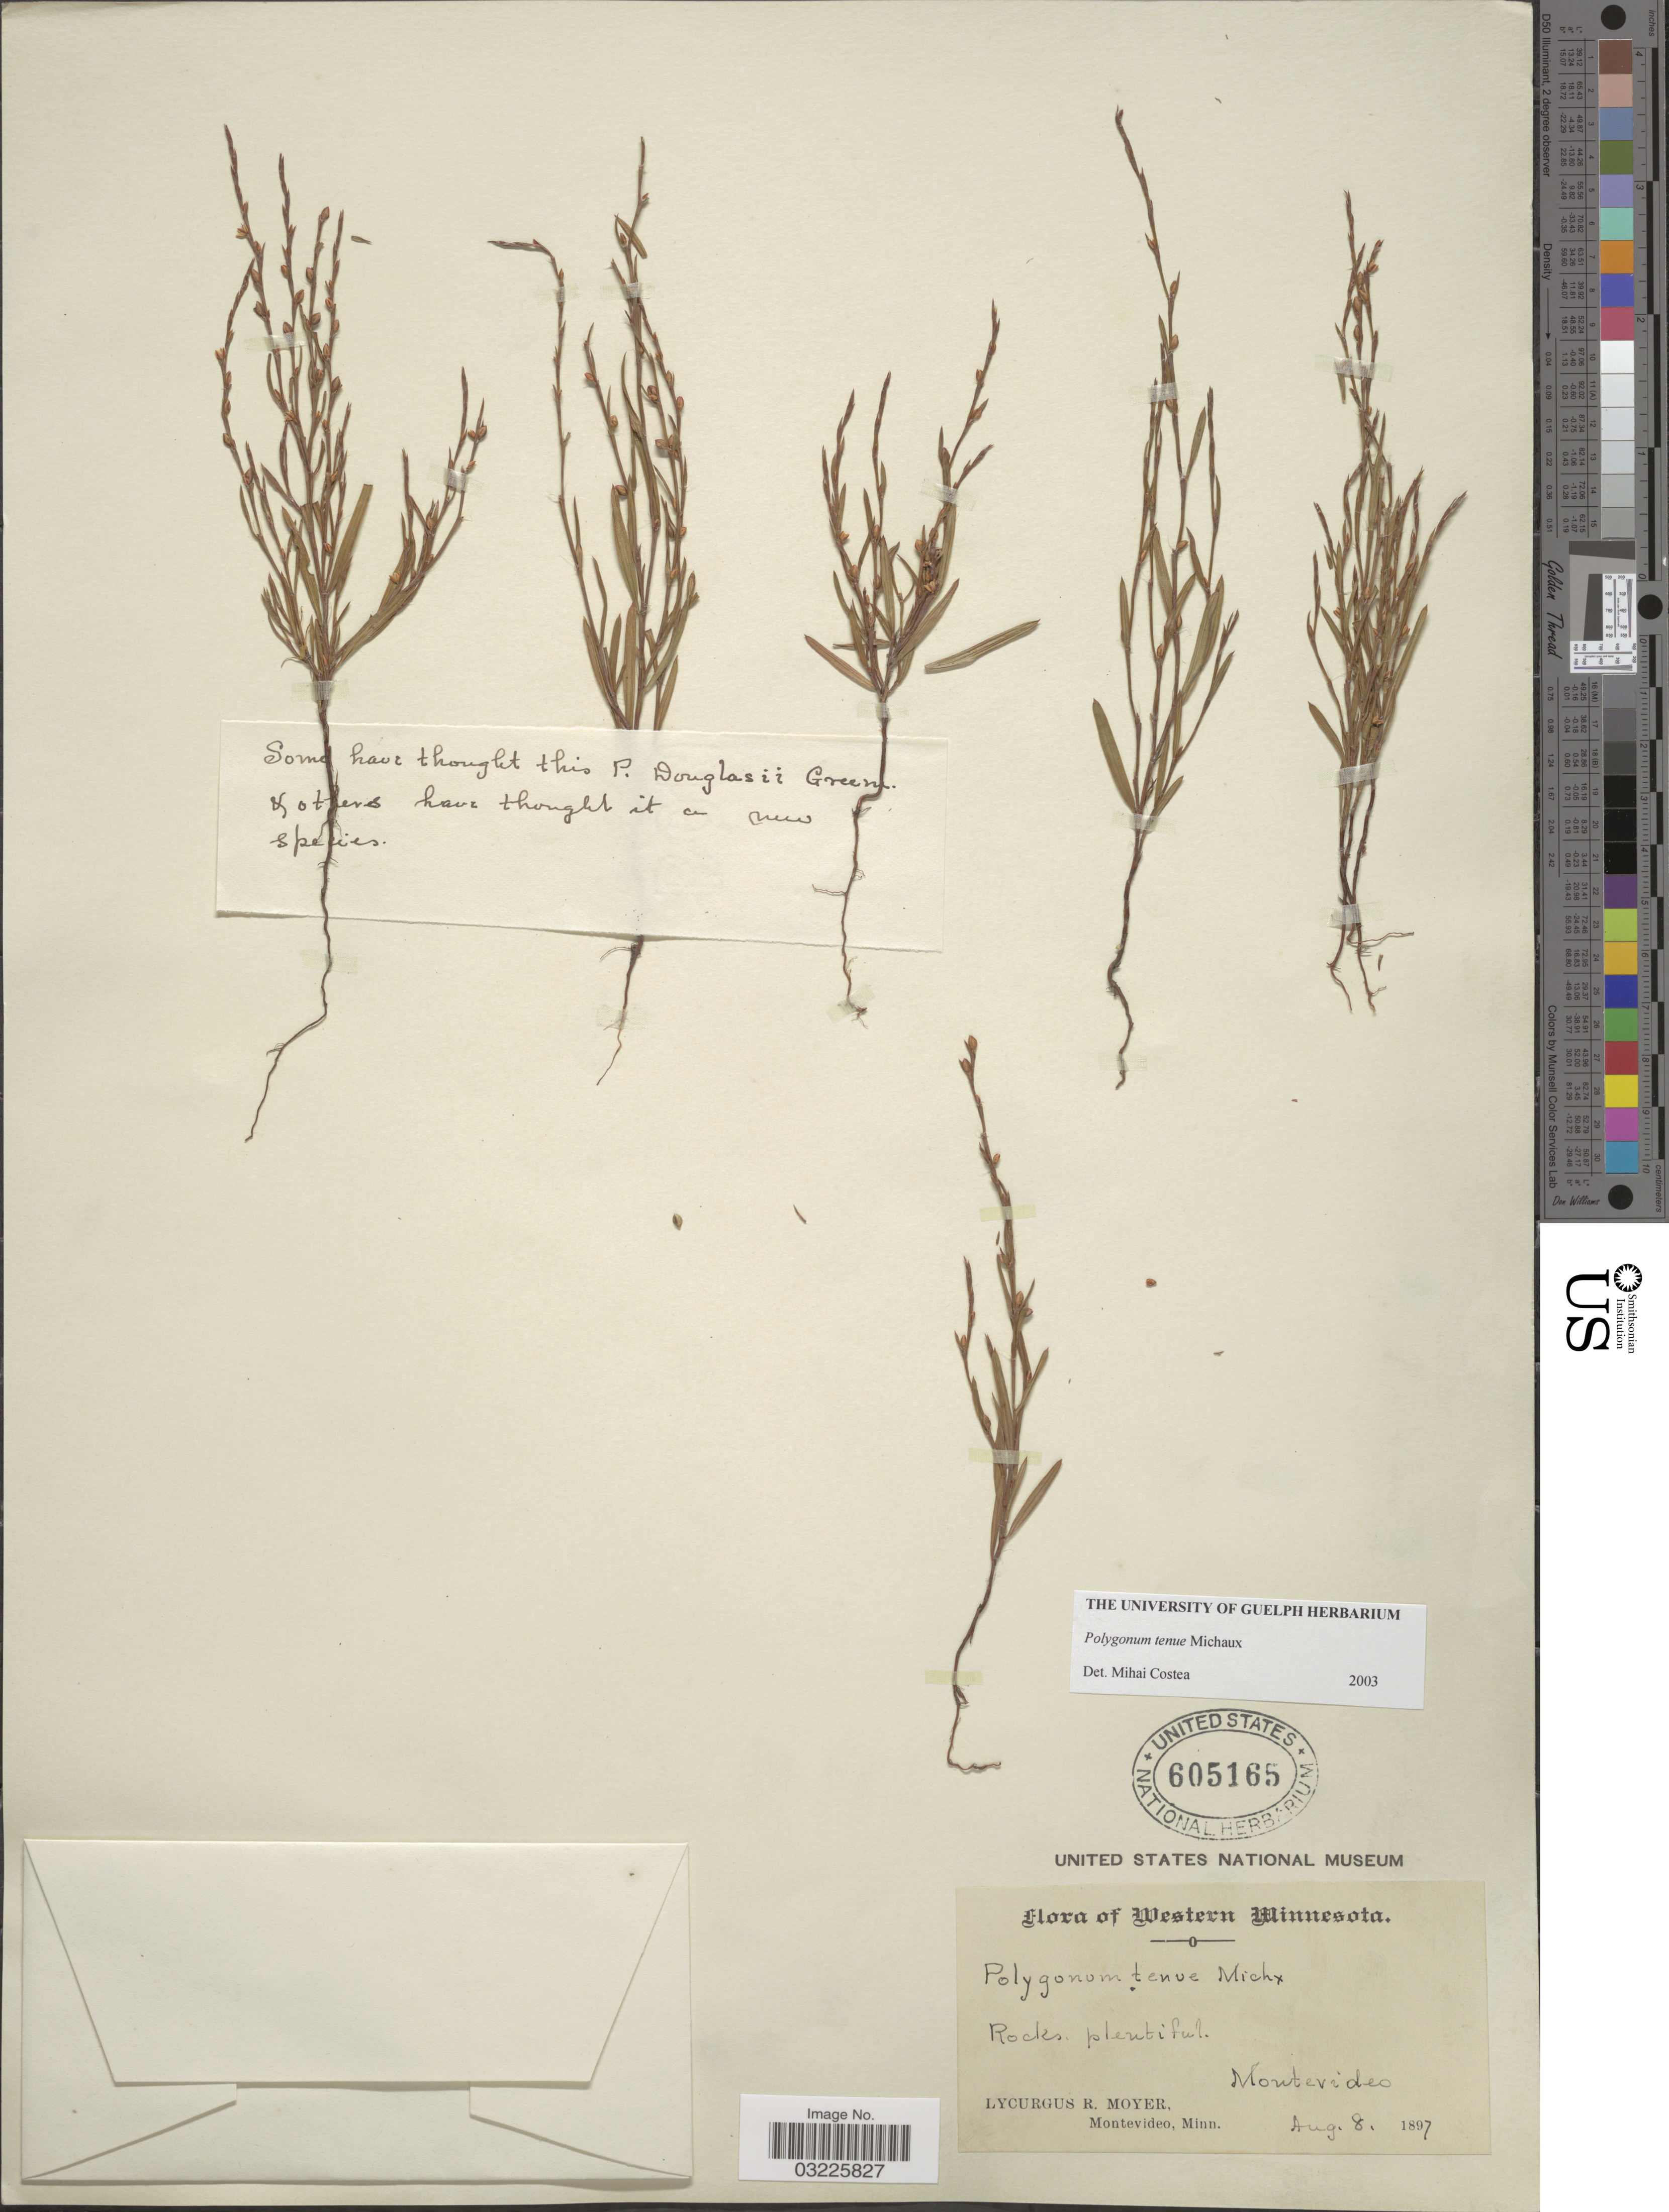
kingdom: Plantae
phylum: Tracheophyta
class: Magnoliopsida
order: Caryophyllales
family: Polygonaceae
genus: Polygonum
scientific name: Polygonum tenue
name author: F. Michx.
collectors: L. Moyer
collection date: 1897-08-08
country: United States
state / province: Minnesota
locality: Western Minnesota. Montevideo.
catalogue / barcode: US 605165